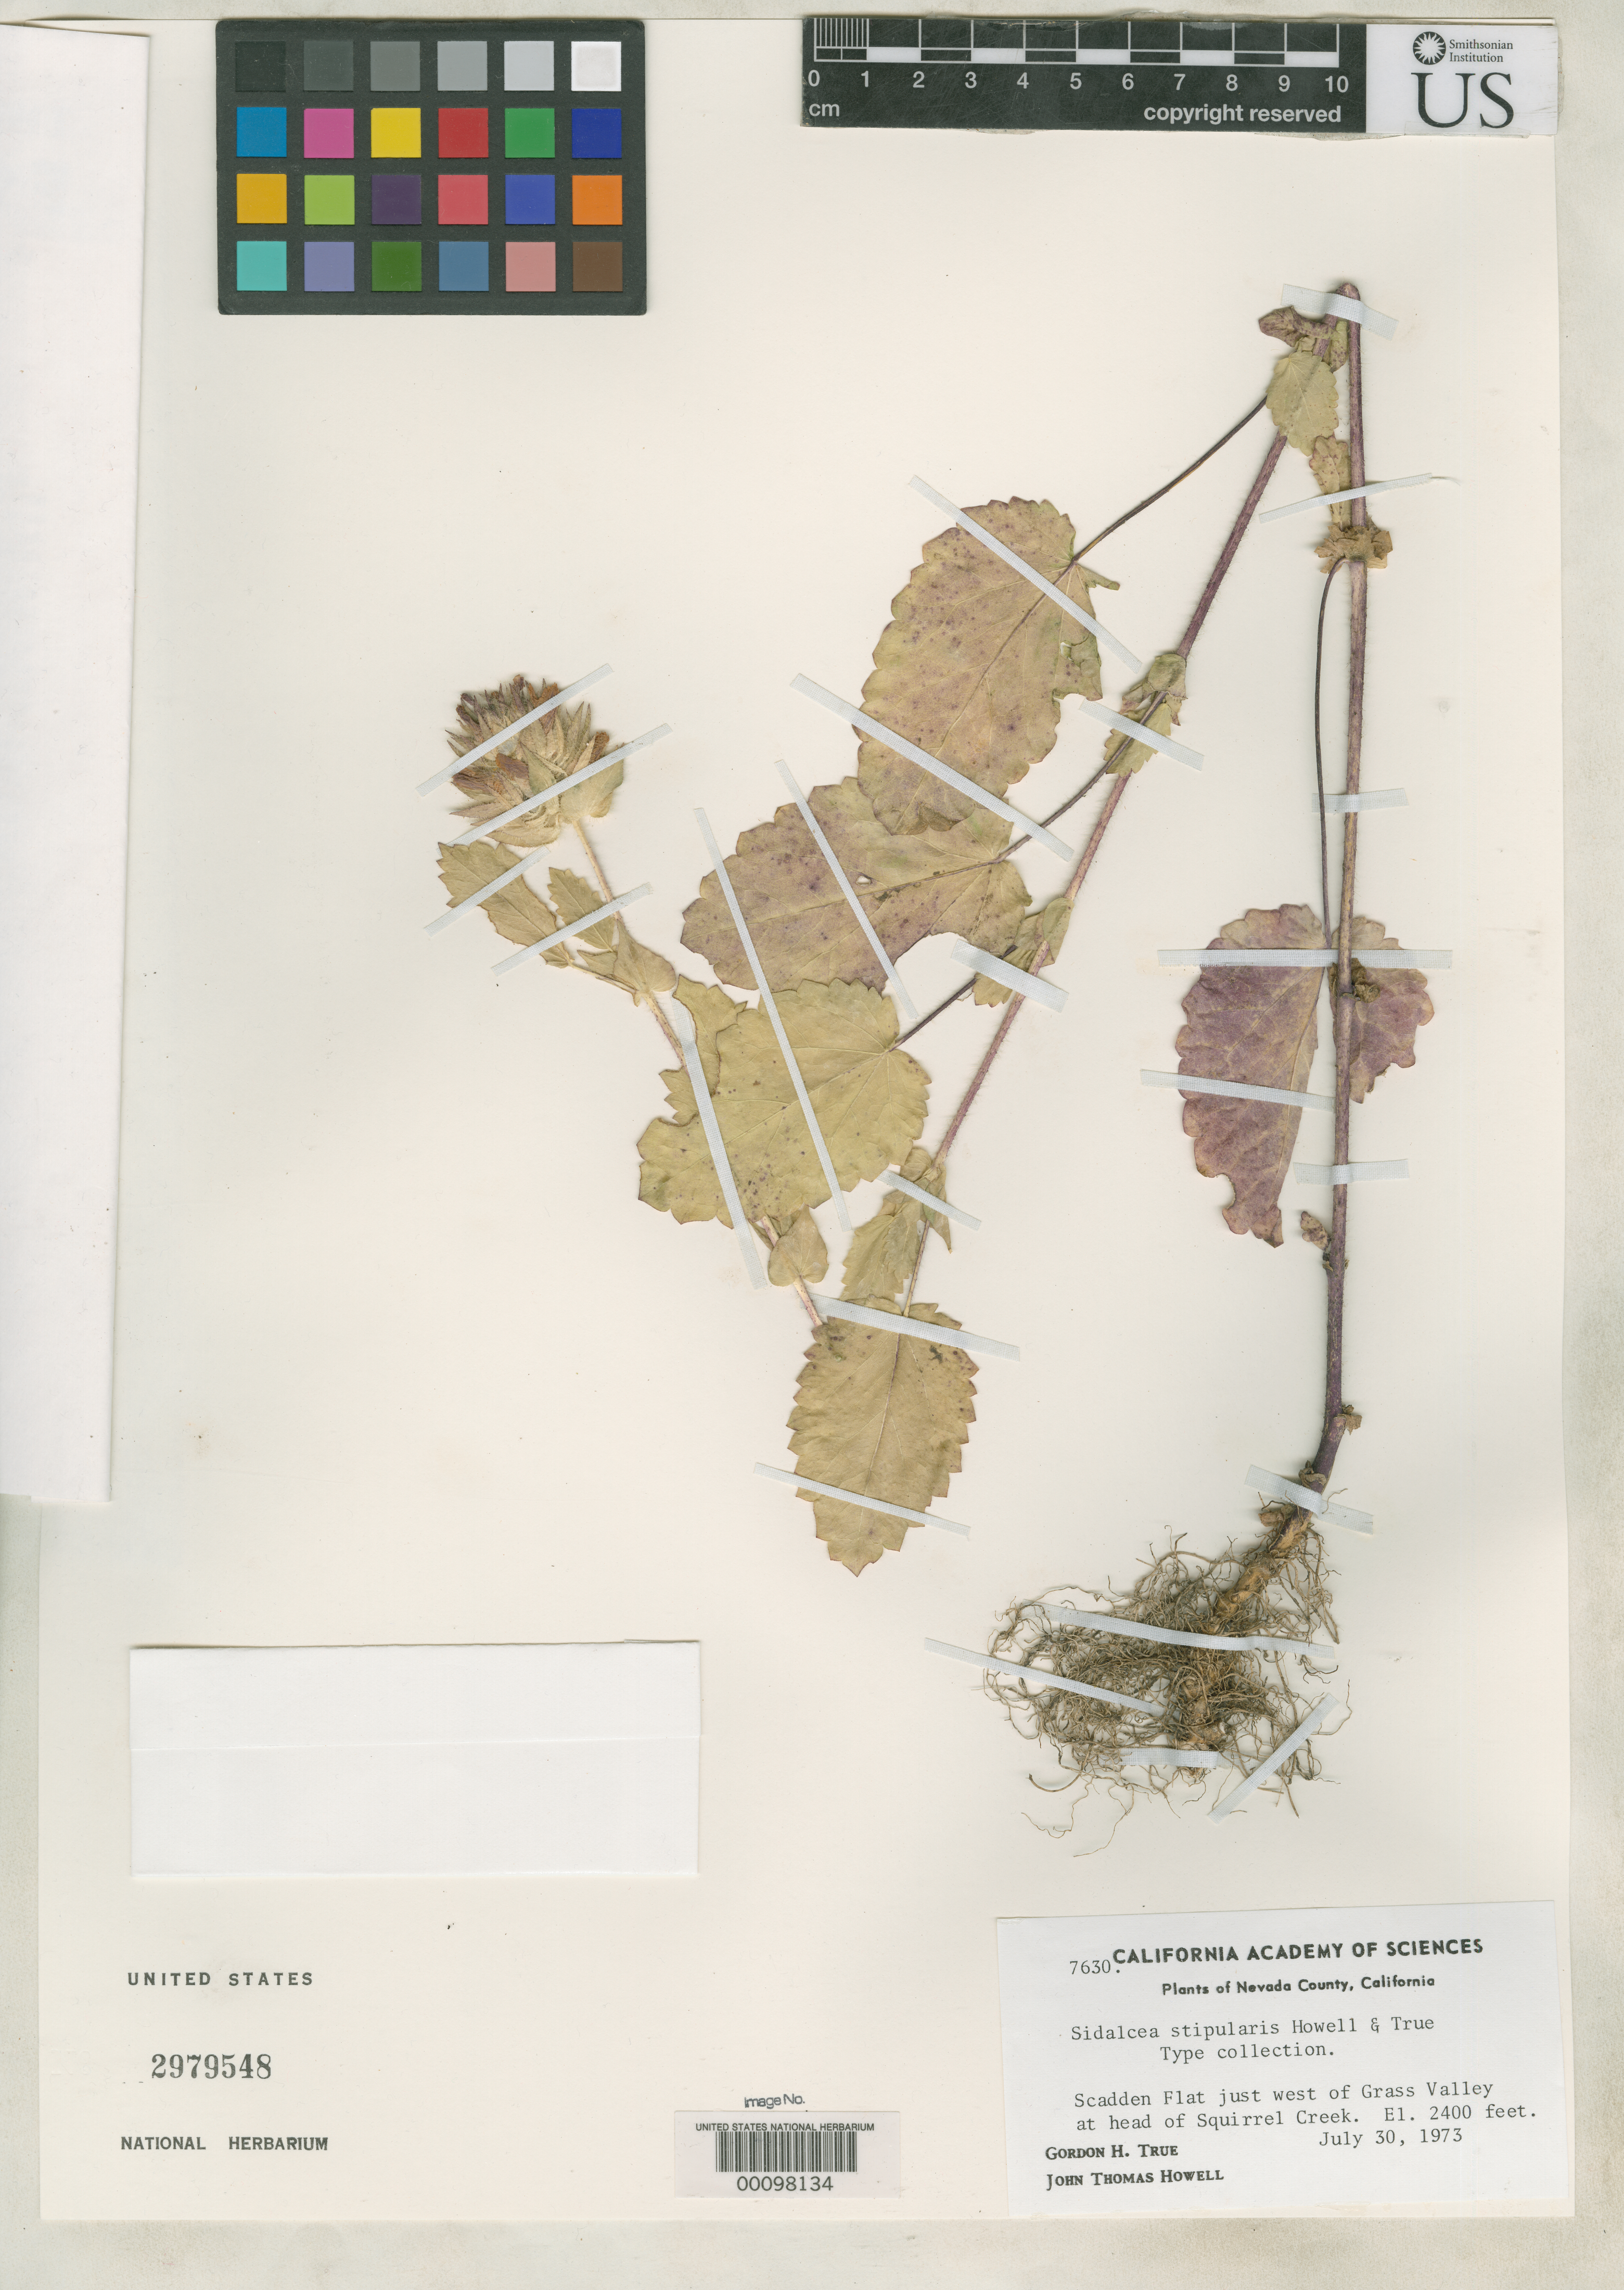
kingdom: Plantae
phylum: Tracheophyta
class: Magnoliopsida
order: Malvales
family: Malvaceae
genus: Sidalcea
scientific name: Sidalcea stipularis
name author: J.T. Howell & G.H. True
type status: Isotype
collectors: J. T. Howell & G. H. True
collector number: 7630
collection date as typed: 30 Jul 1973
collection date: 1973-07-30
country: United States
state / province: California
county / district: Nevada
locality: Scadden Flat W of Grass valley at Head of Squirrel ck.; alt. 2400 ft.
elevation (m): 732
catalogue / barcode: US 2979548